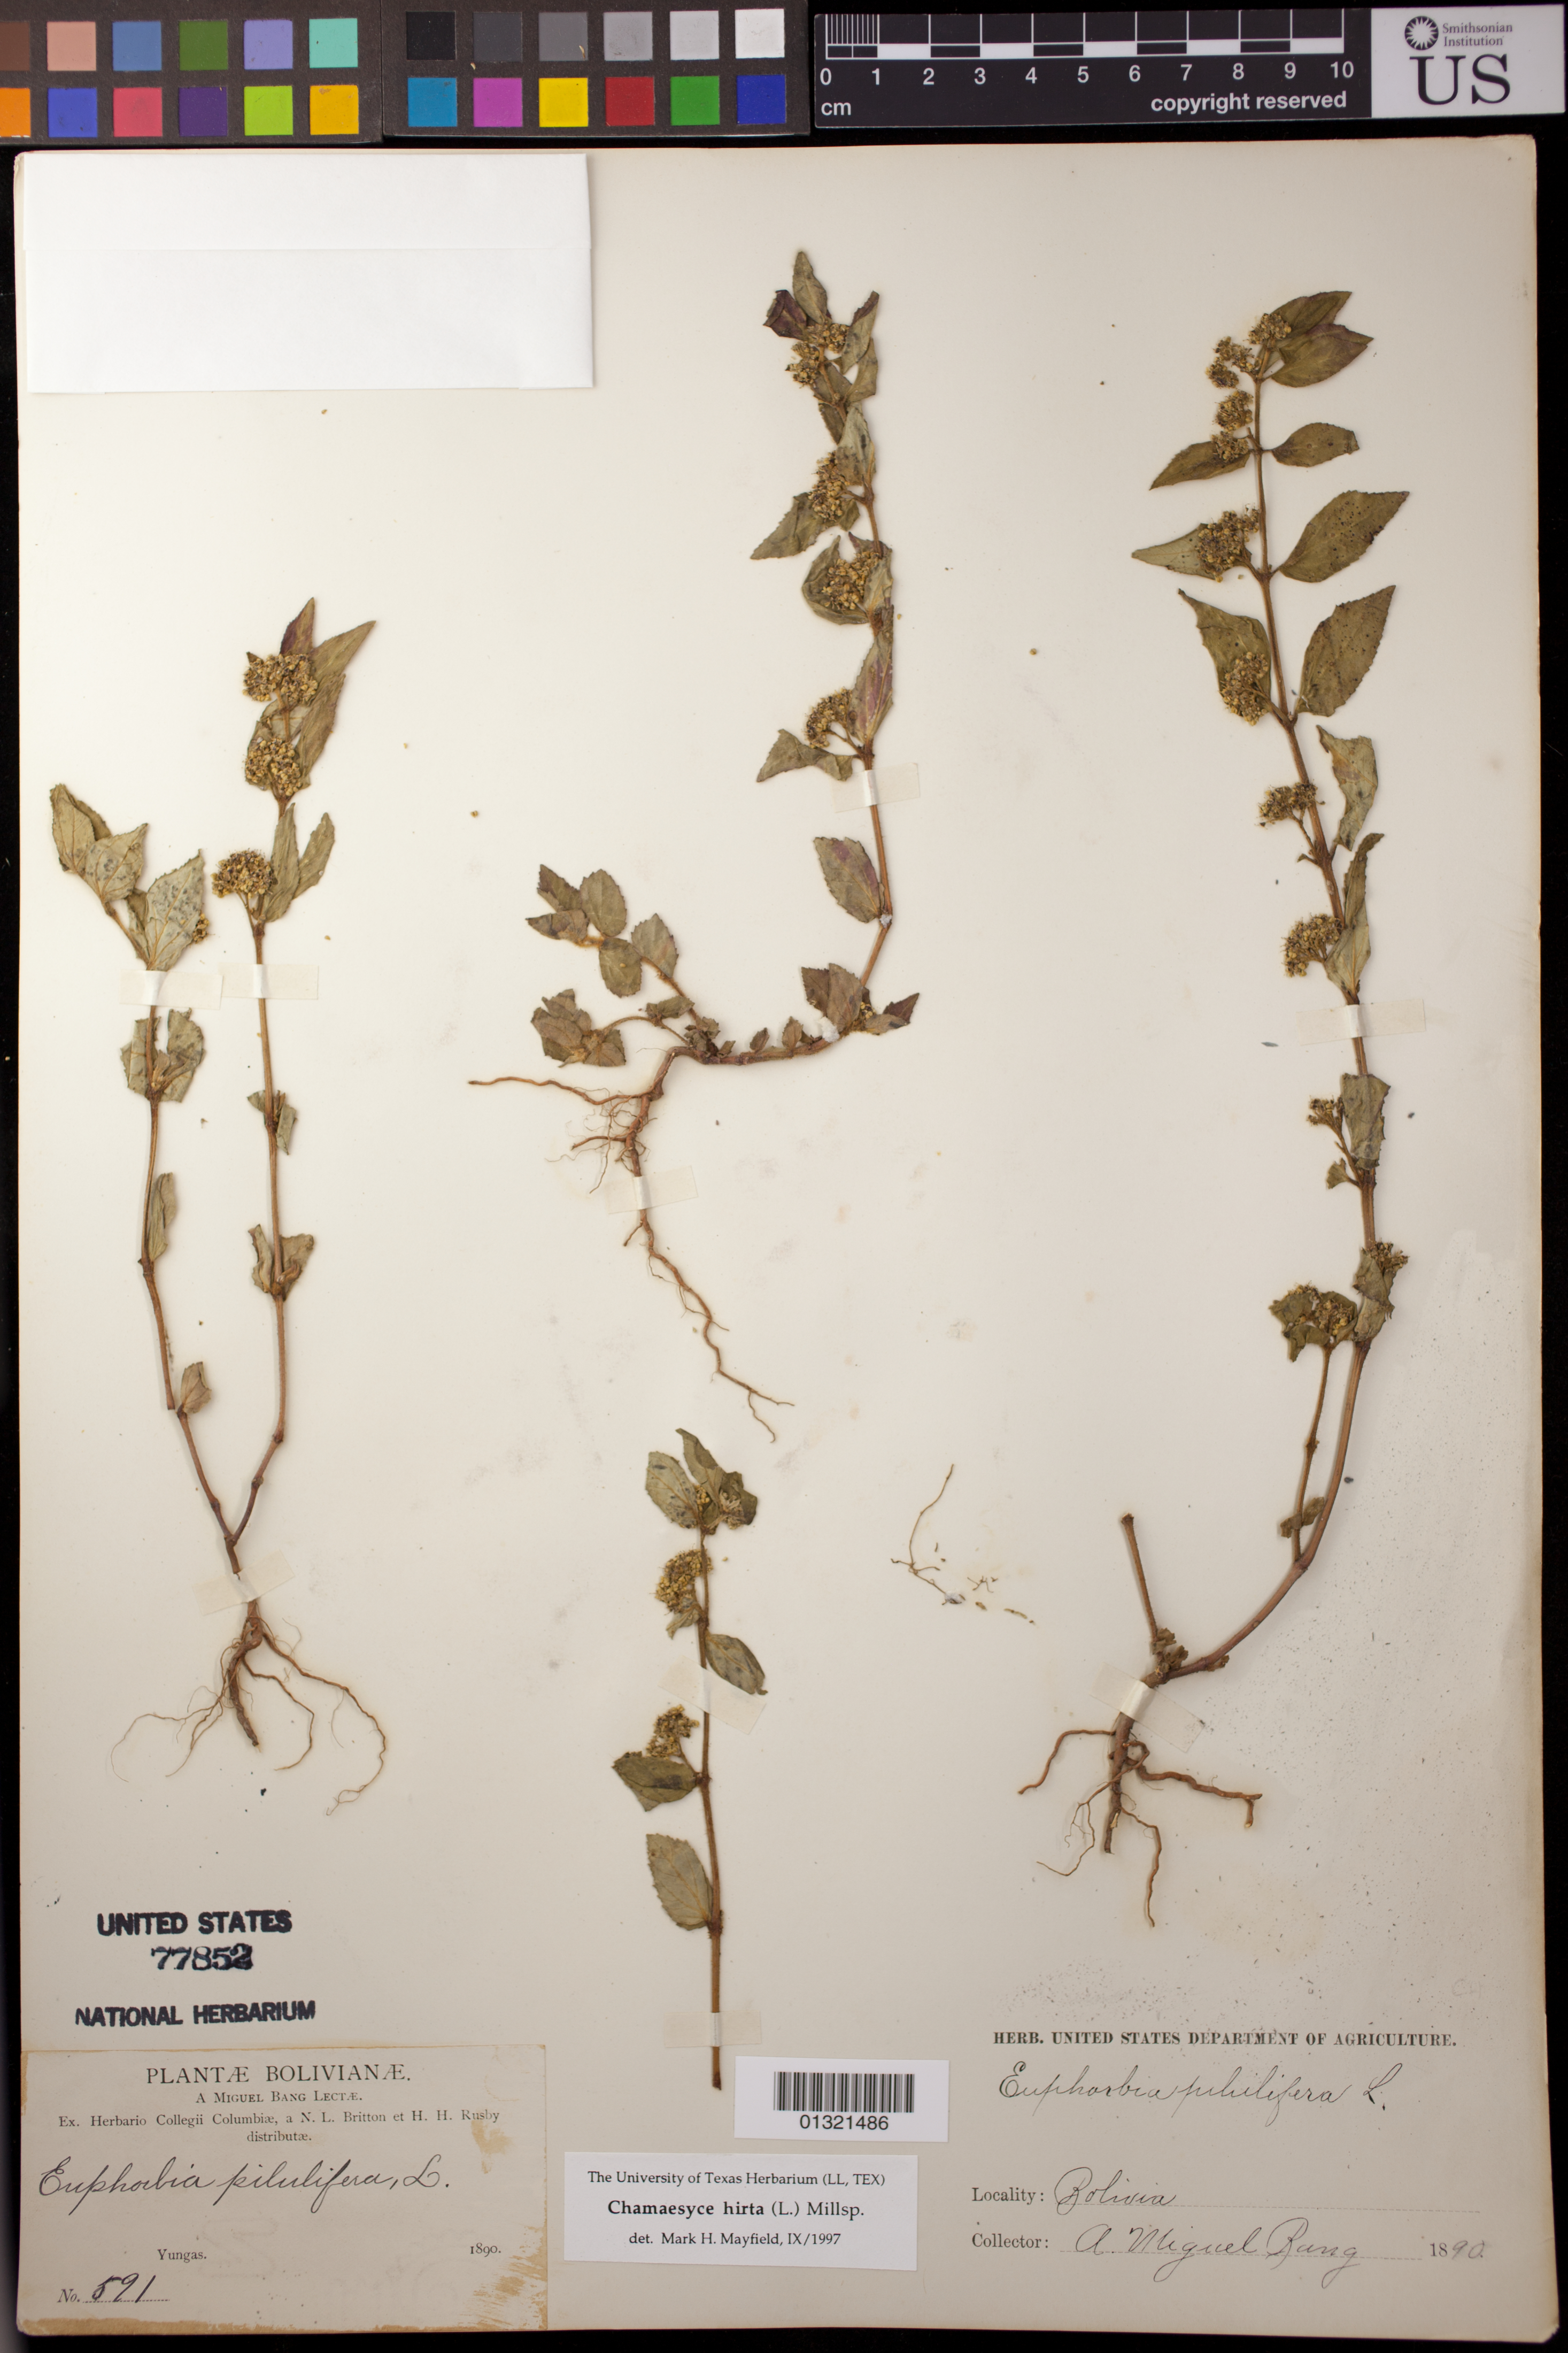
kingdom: Plantae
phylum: Tracheophyta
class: Magnoliopsida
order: Malpighiales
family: Euphorbiaceae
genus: Euphorbia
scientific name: Euphorbia hirta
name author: L.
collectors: M. Bang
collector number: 591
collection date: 1890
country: Bolivia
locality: Yungas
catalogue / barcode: US 77852